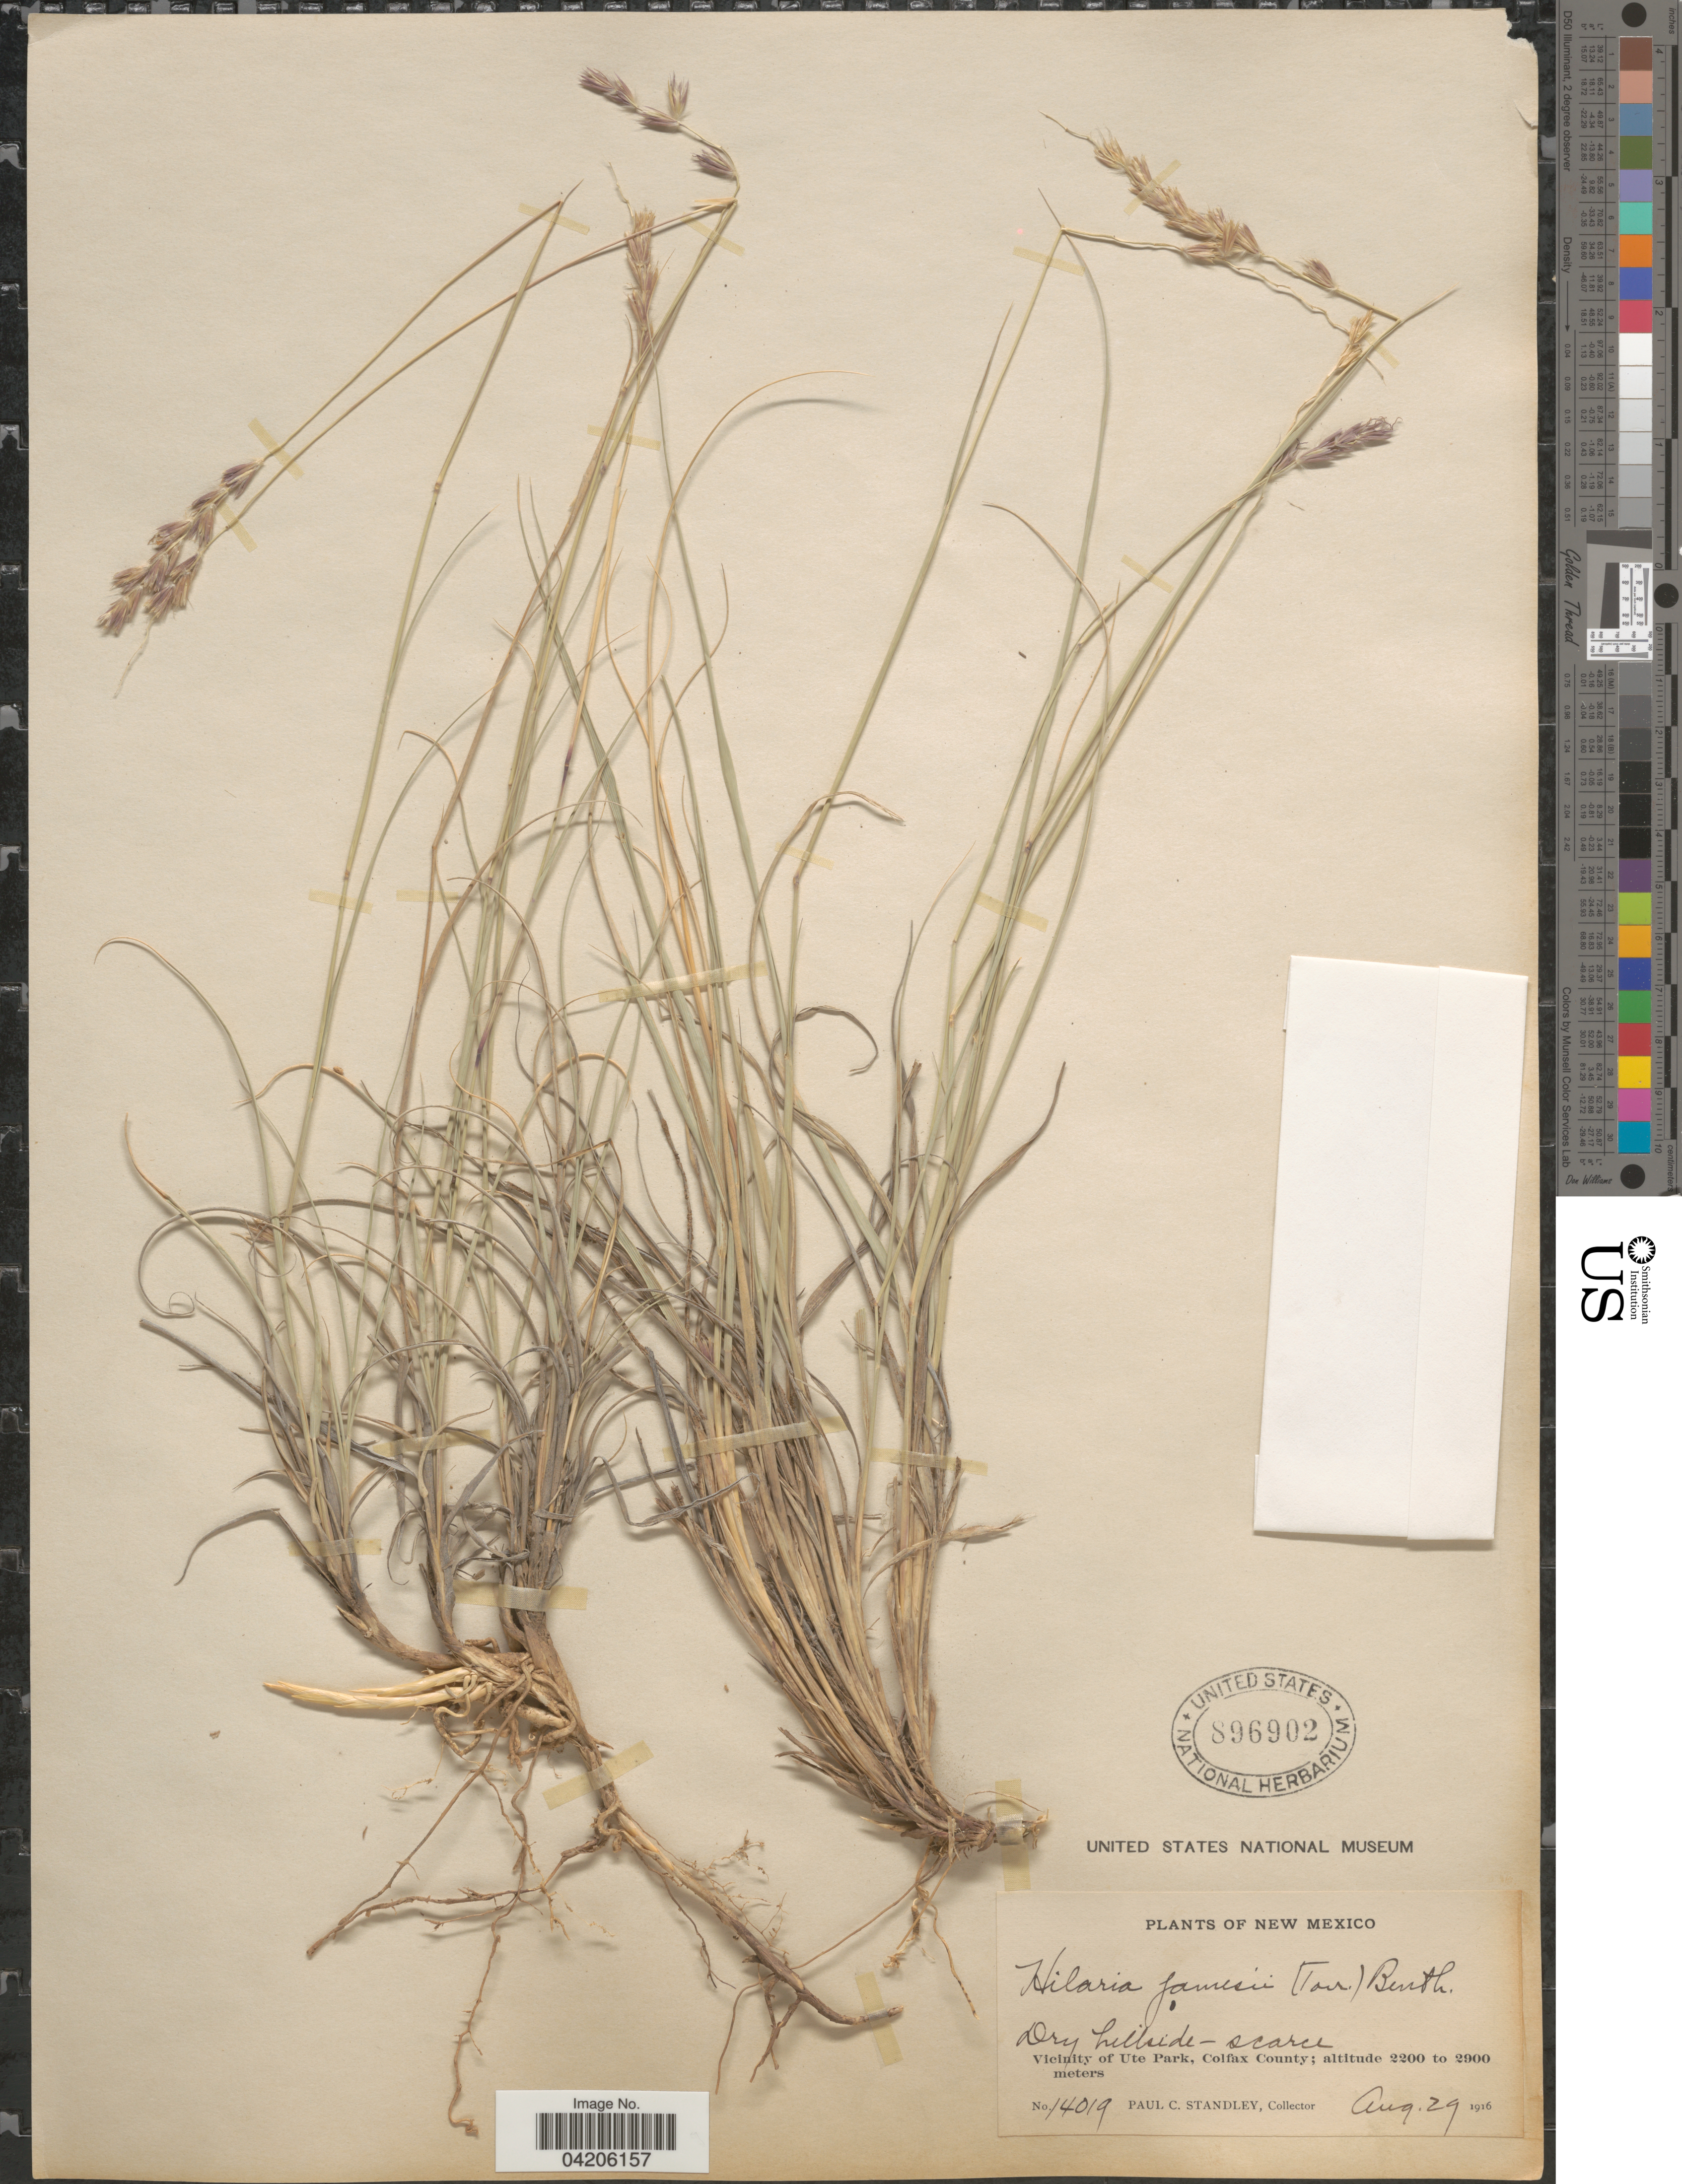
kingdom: Plantae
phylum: Tracheophyta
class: Liliopsida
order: Poales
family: Poaceae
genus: Hilaria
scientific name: Hilaria jamesii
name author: (Torr.) Benth.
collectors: P. C. Standley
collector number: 14019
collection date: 1916-08-29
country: United States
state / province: New Mexico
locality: Vicinity of Ute Park, Colfax County.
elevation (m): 2200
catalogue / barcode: US 896902